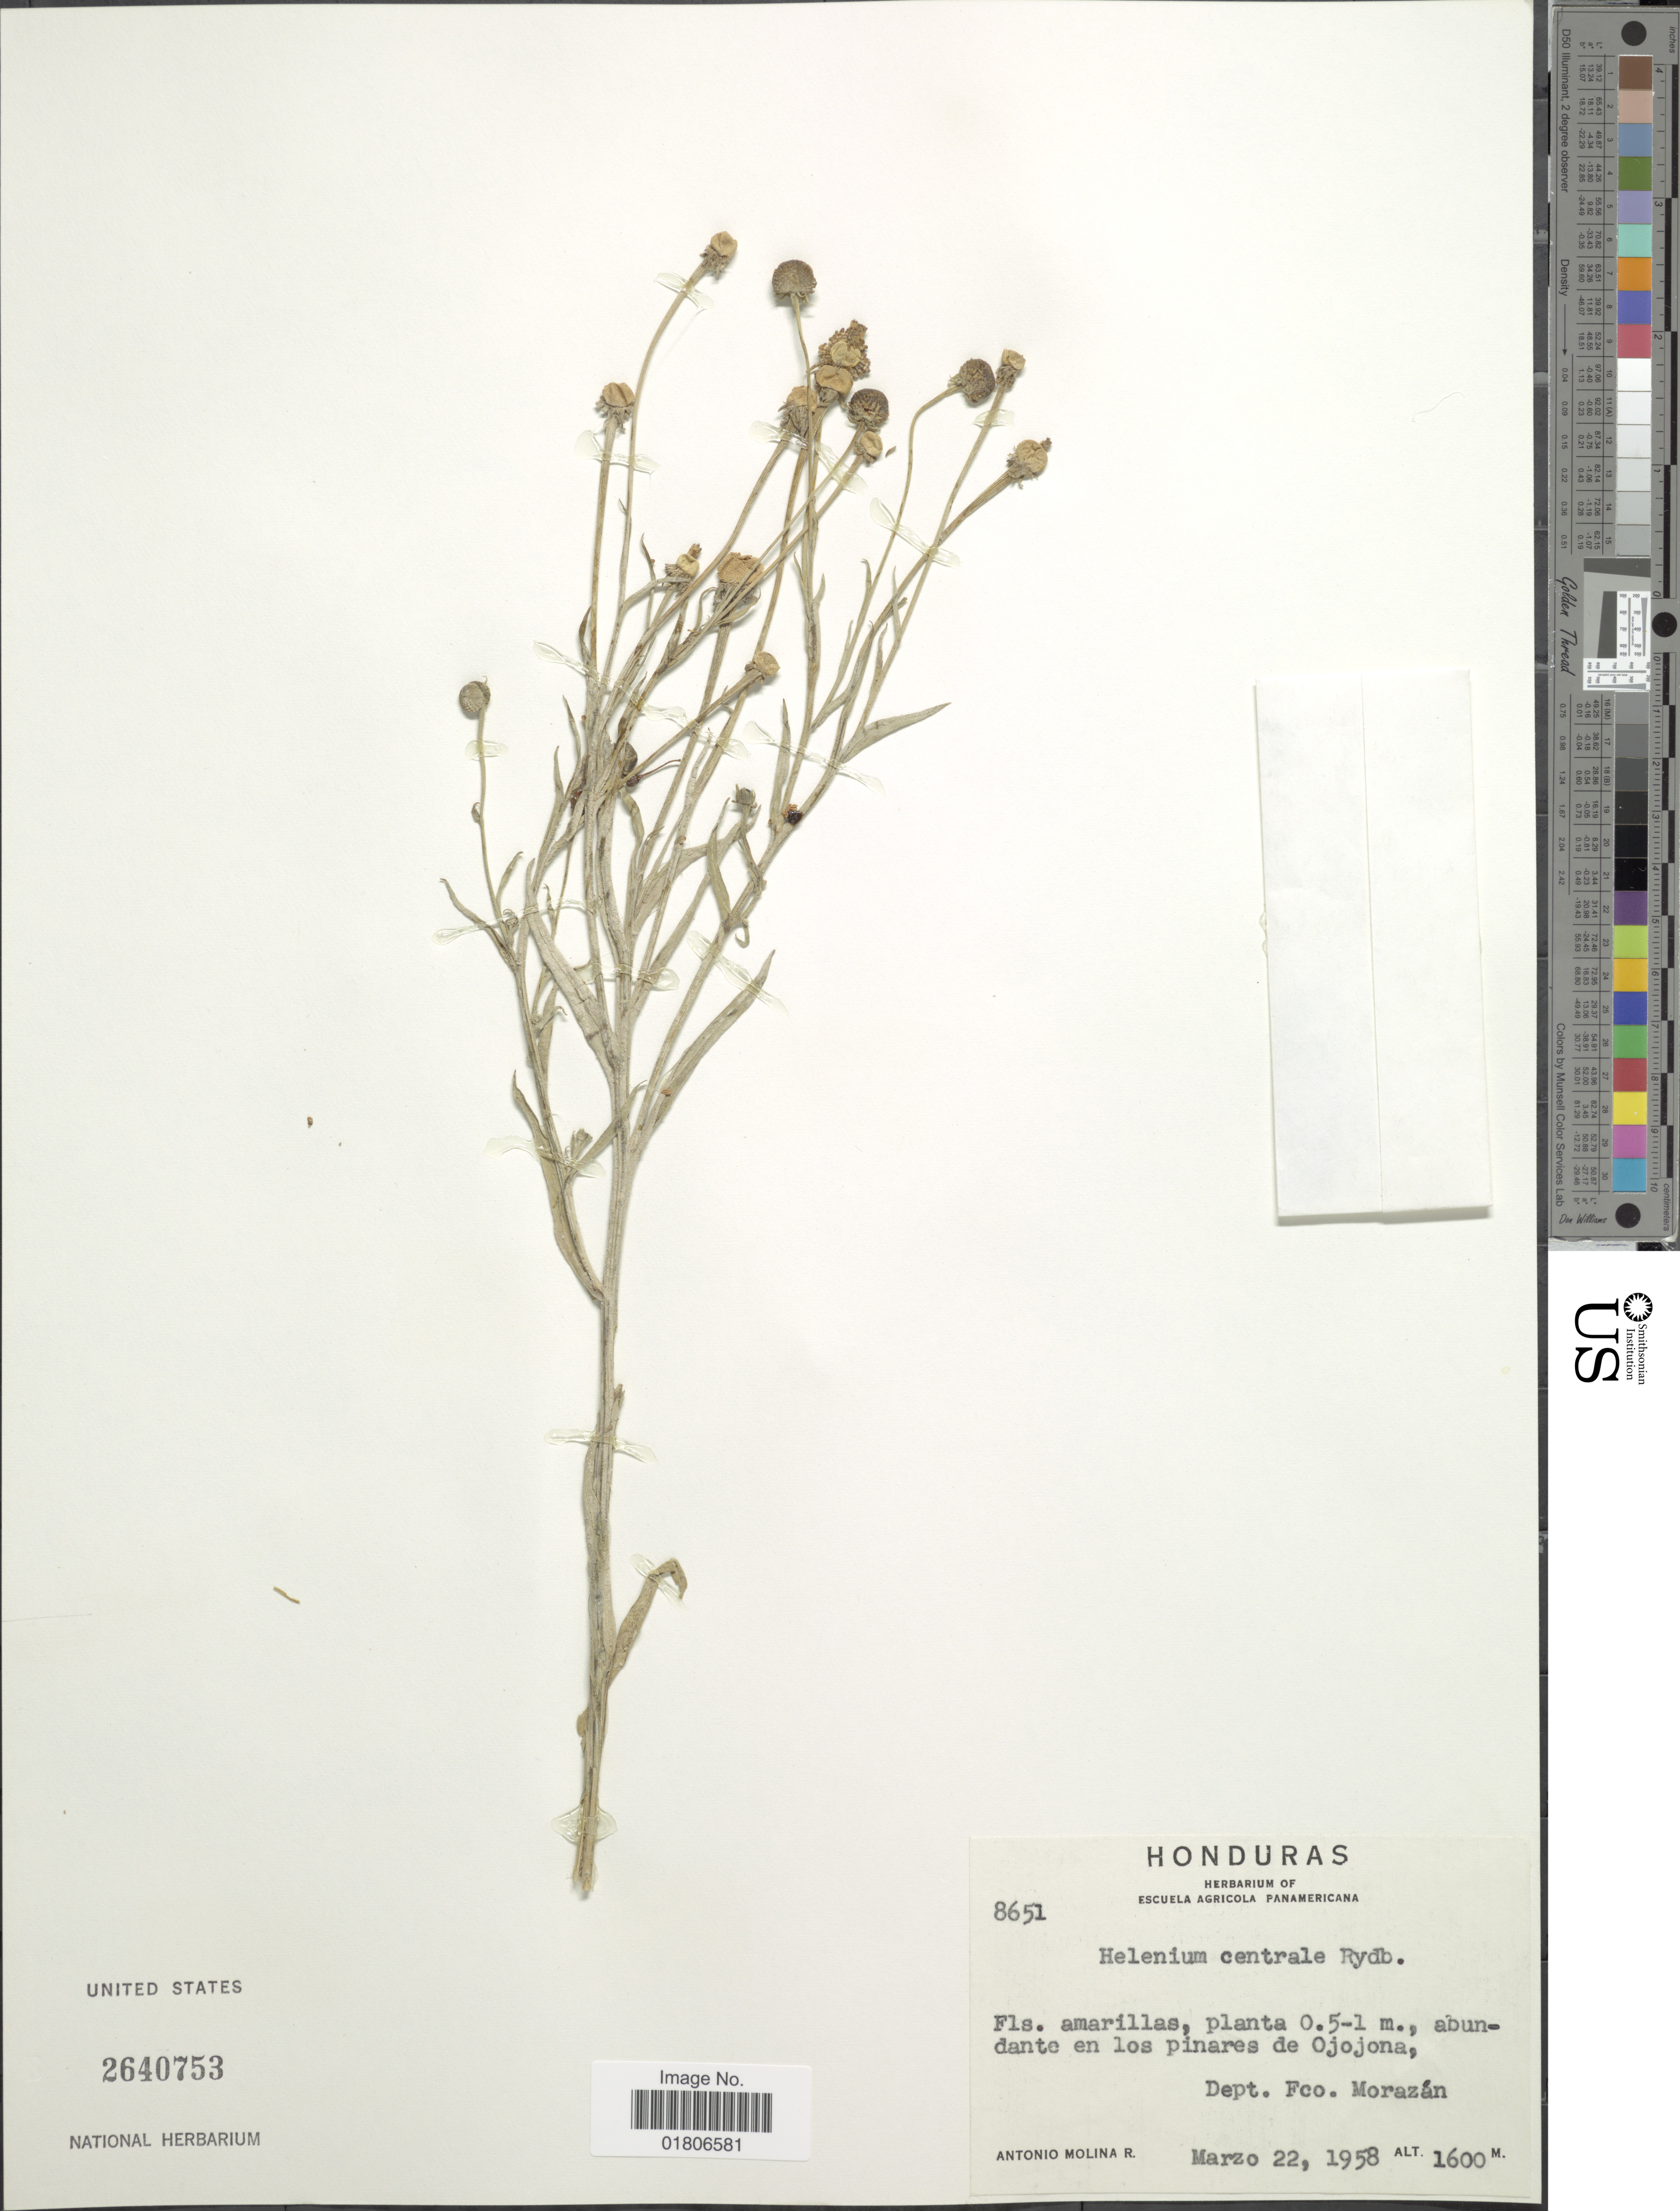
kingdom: Plantae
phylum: Tracheophyta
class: Magnoliopsida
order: Asterales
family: Asteraceae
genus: Helenium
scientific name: Helenium mexicanum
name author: Kunth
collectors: A. Molina R.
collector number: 8651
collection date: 1958-03-22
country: Honduras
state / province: Fco. Morazán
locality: Los pinares de Ojojona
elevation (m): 1600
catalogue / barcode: US 2640753